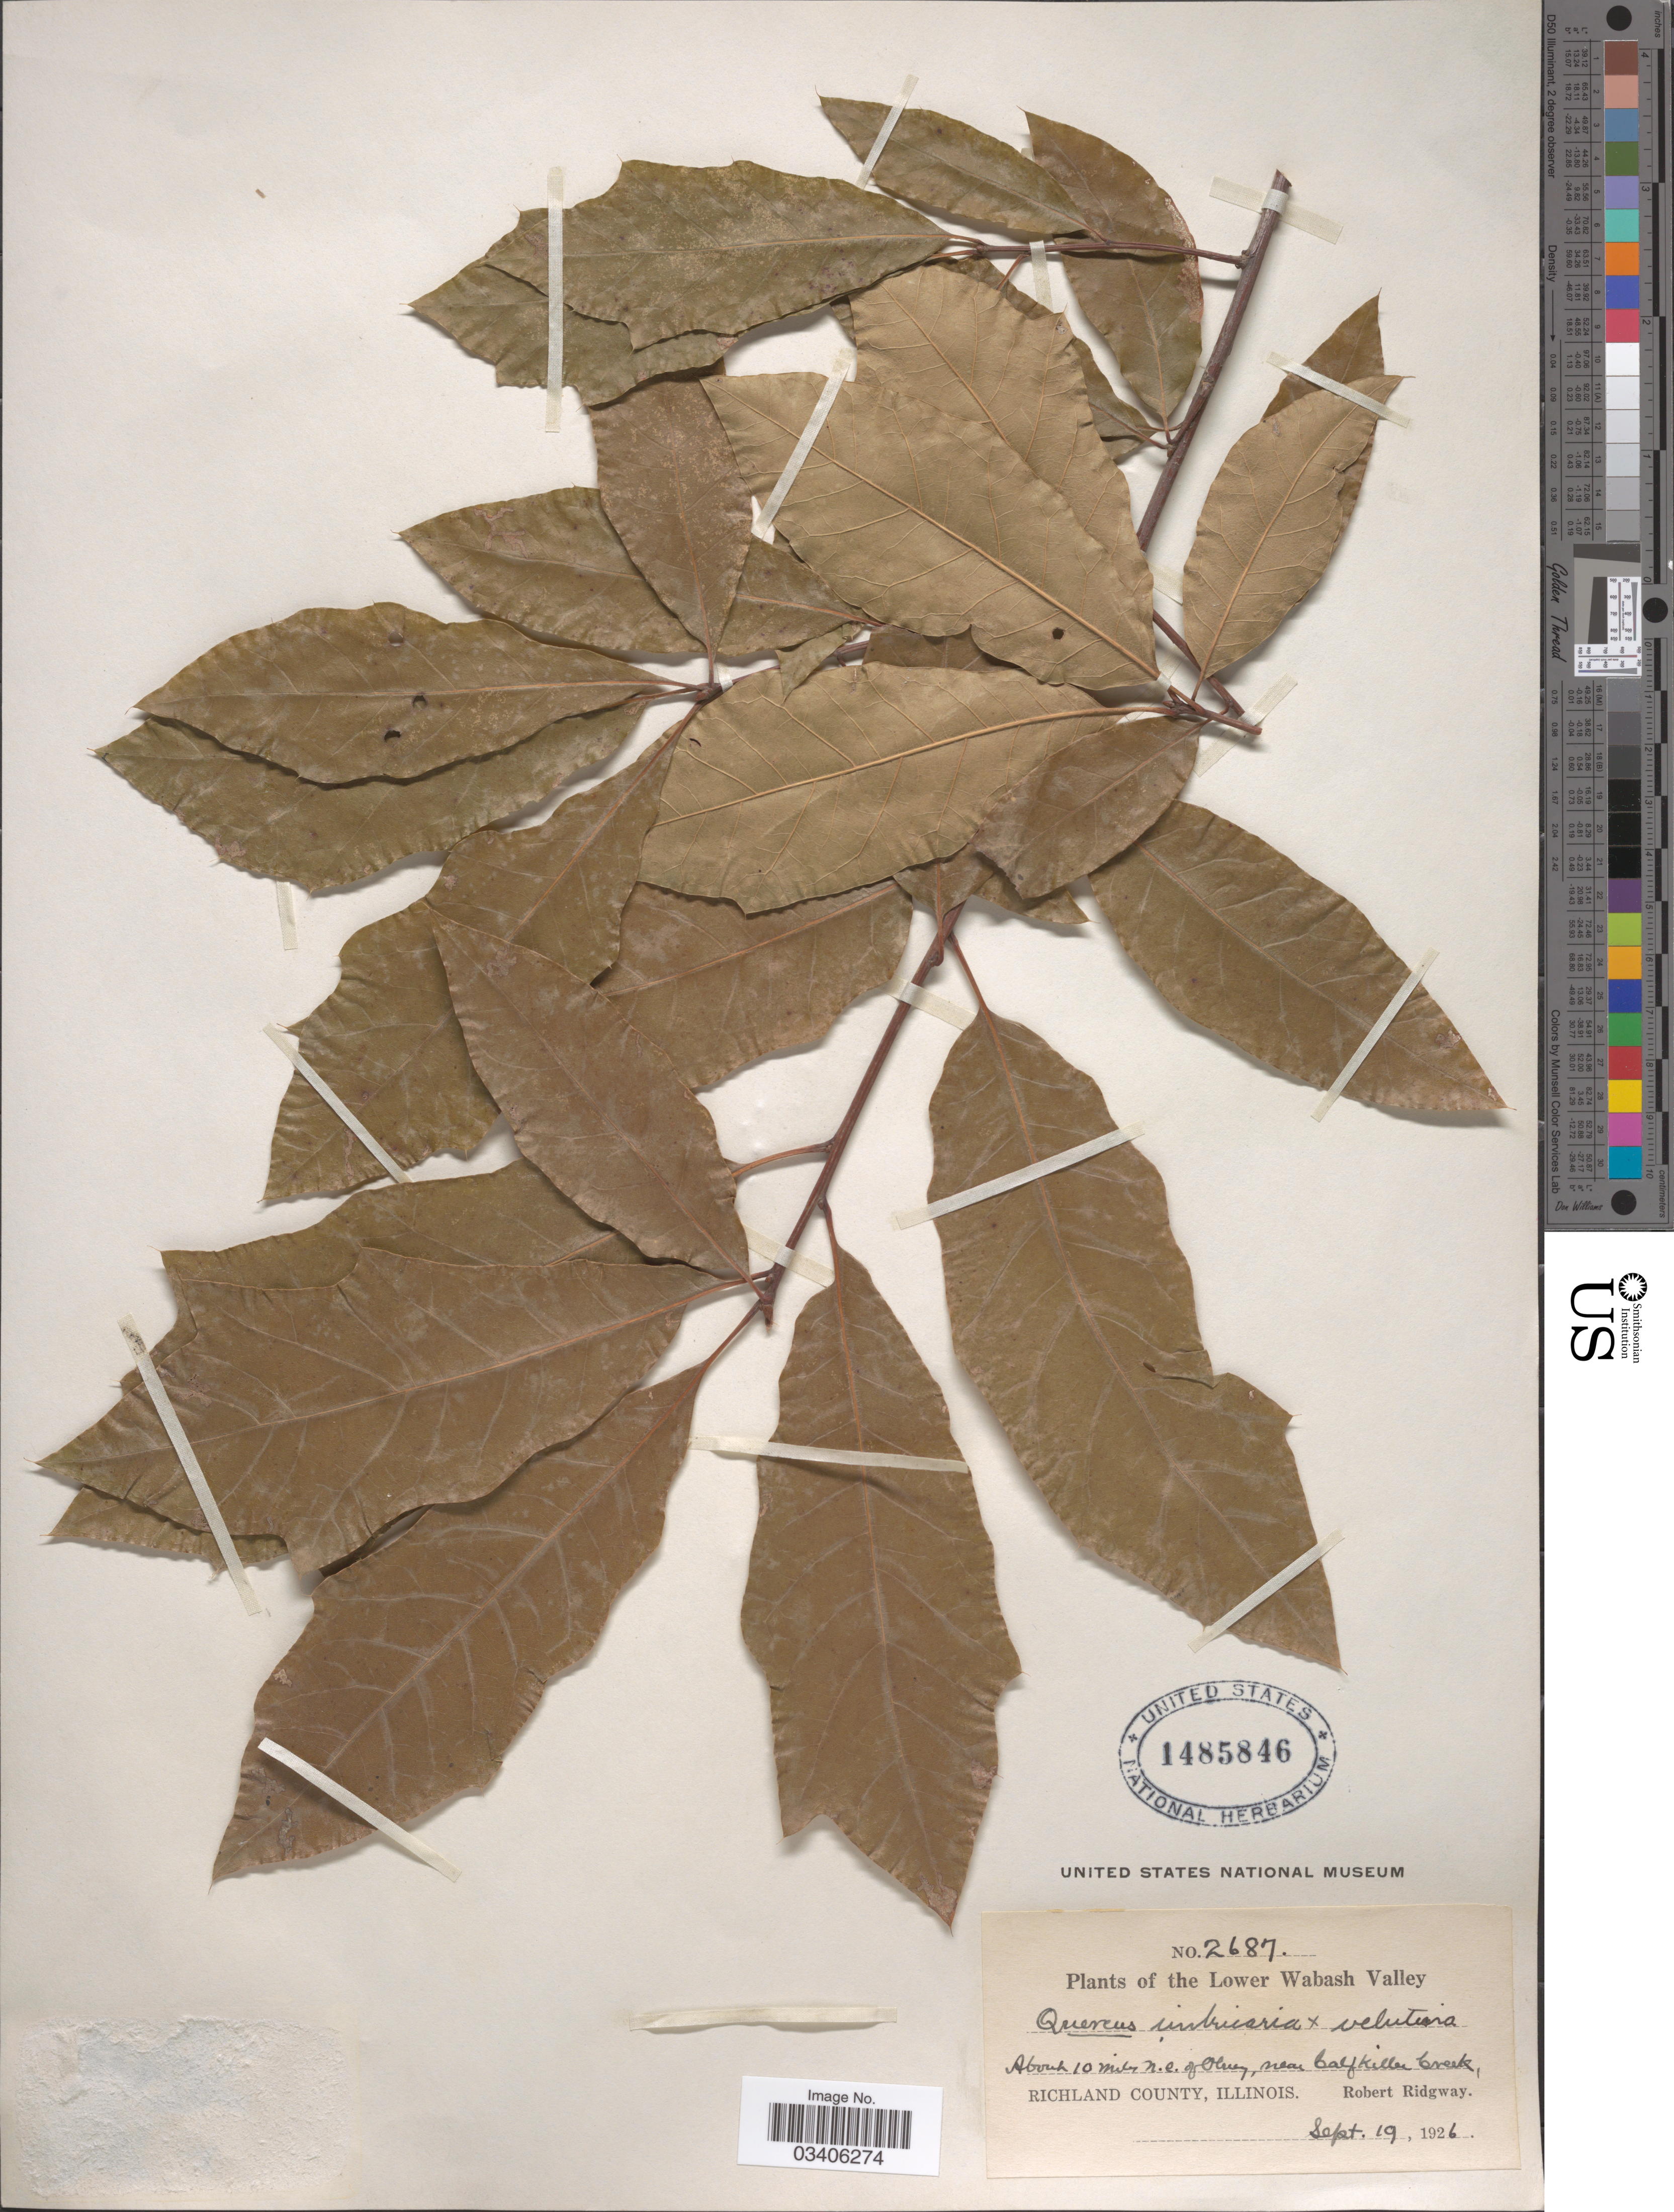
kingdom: Plantae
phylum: Tracheophyta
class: Magnoliopsida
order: Fagales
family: Fagaceae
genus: Quercus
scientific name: Quercus x leana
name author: Nutt.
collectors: R. Ridgway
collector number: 2687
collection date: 1926-09-19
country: United States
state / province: Illinois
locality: The Lower Wabash Valley. About 10 miles n.e. of Olney, near Calf Killer Creek, Richland County.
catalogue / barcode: US 1485846